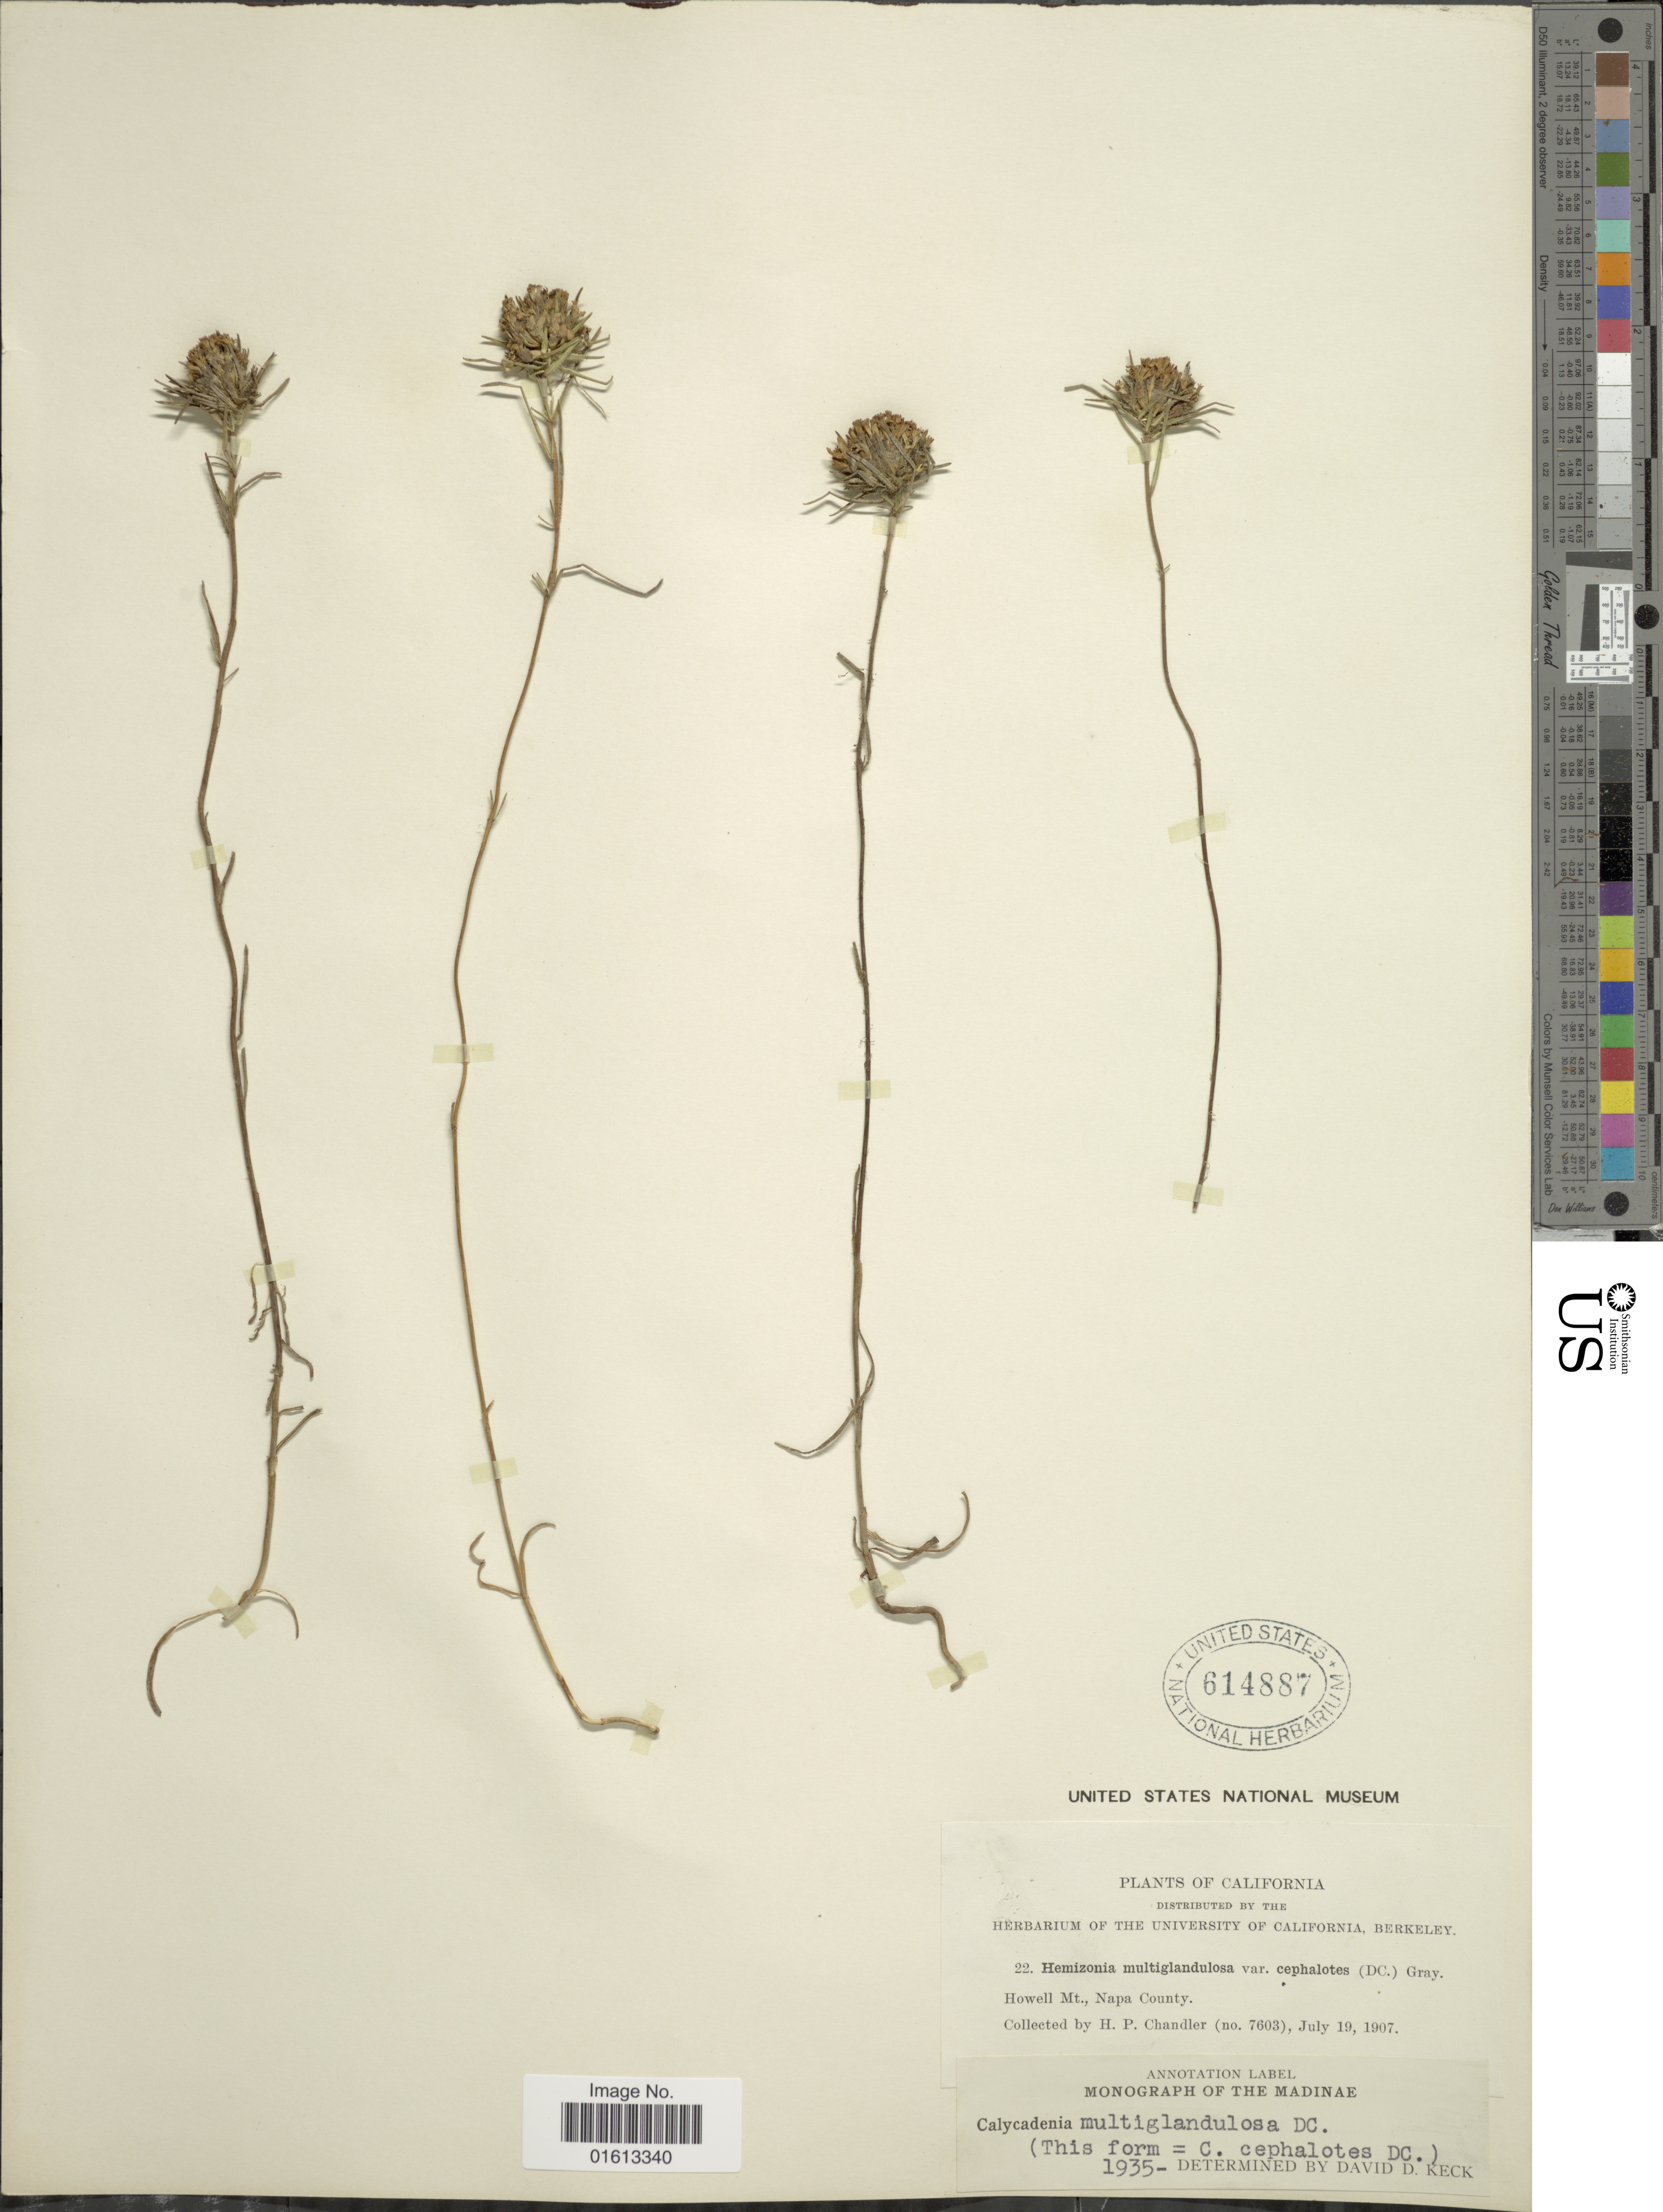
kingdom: Plantae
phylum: Tracheophyta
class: Magnoliopsida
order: Asterales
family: Asteraceae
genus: Calycadenia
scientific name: Calycadenia multiglandulosa subsp. cephalotes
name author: (DC.) D.D. Keck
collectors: H. Chandler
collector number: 7603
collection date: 1907-07-19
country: United States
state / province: California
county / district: Napa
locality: Howell Mt., Napa County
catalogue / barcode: US 614887